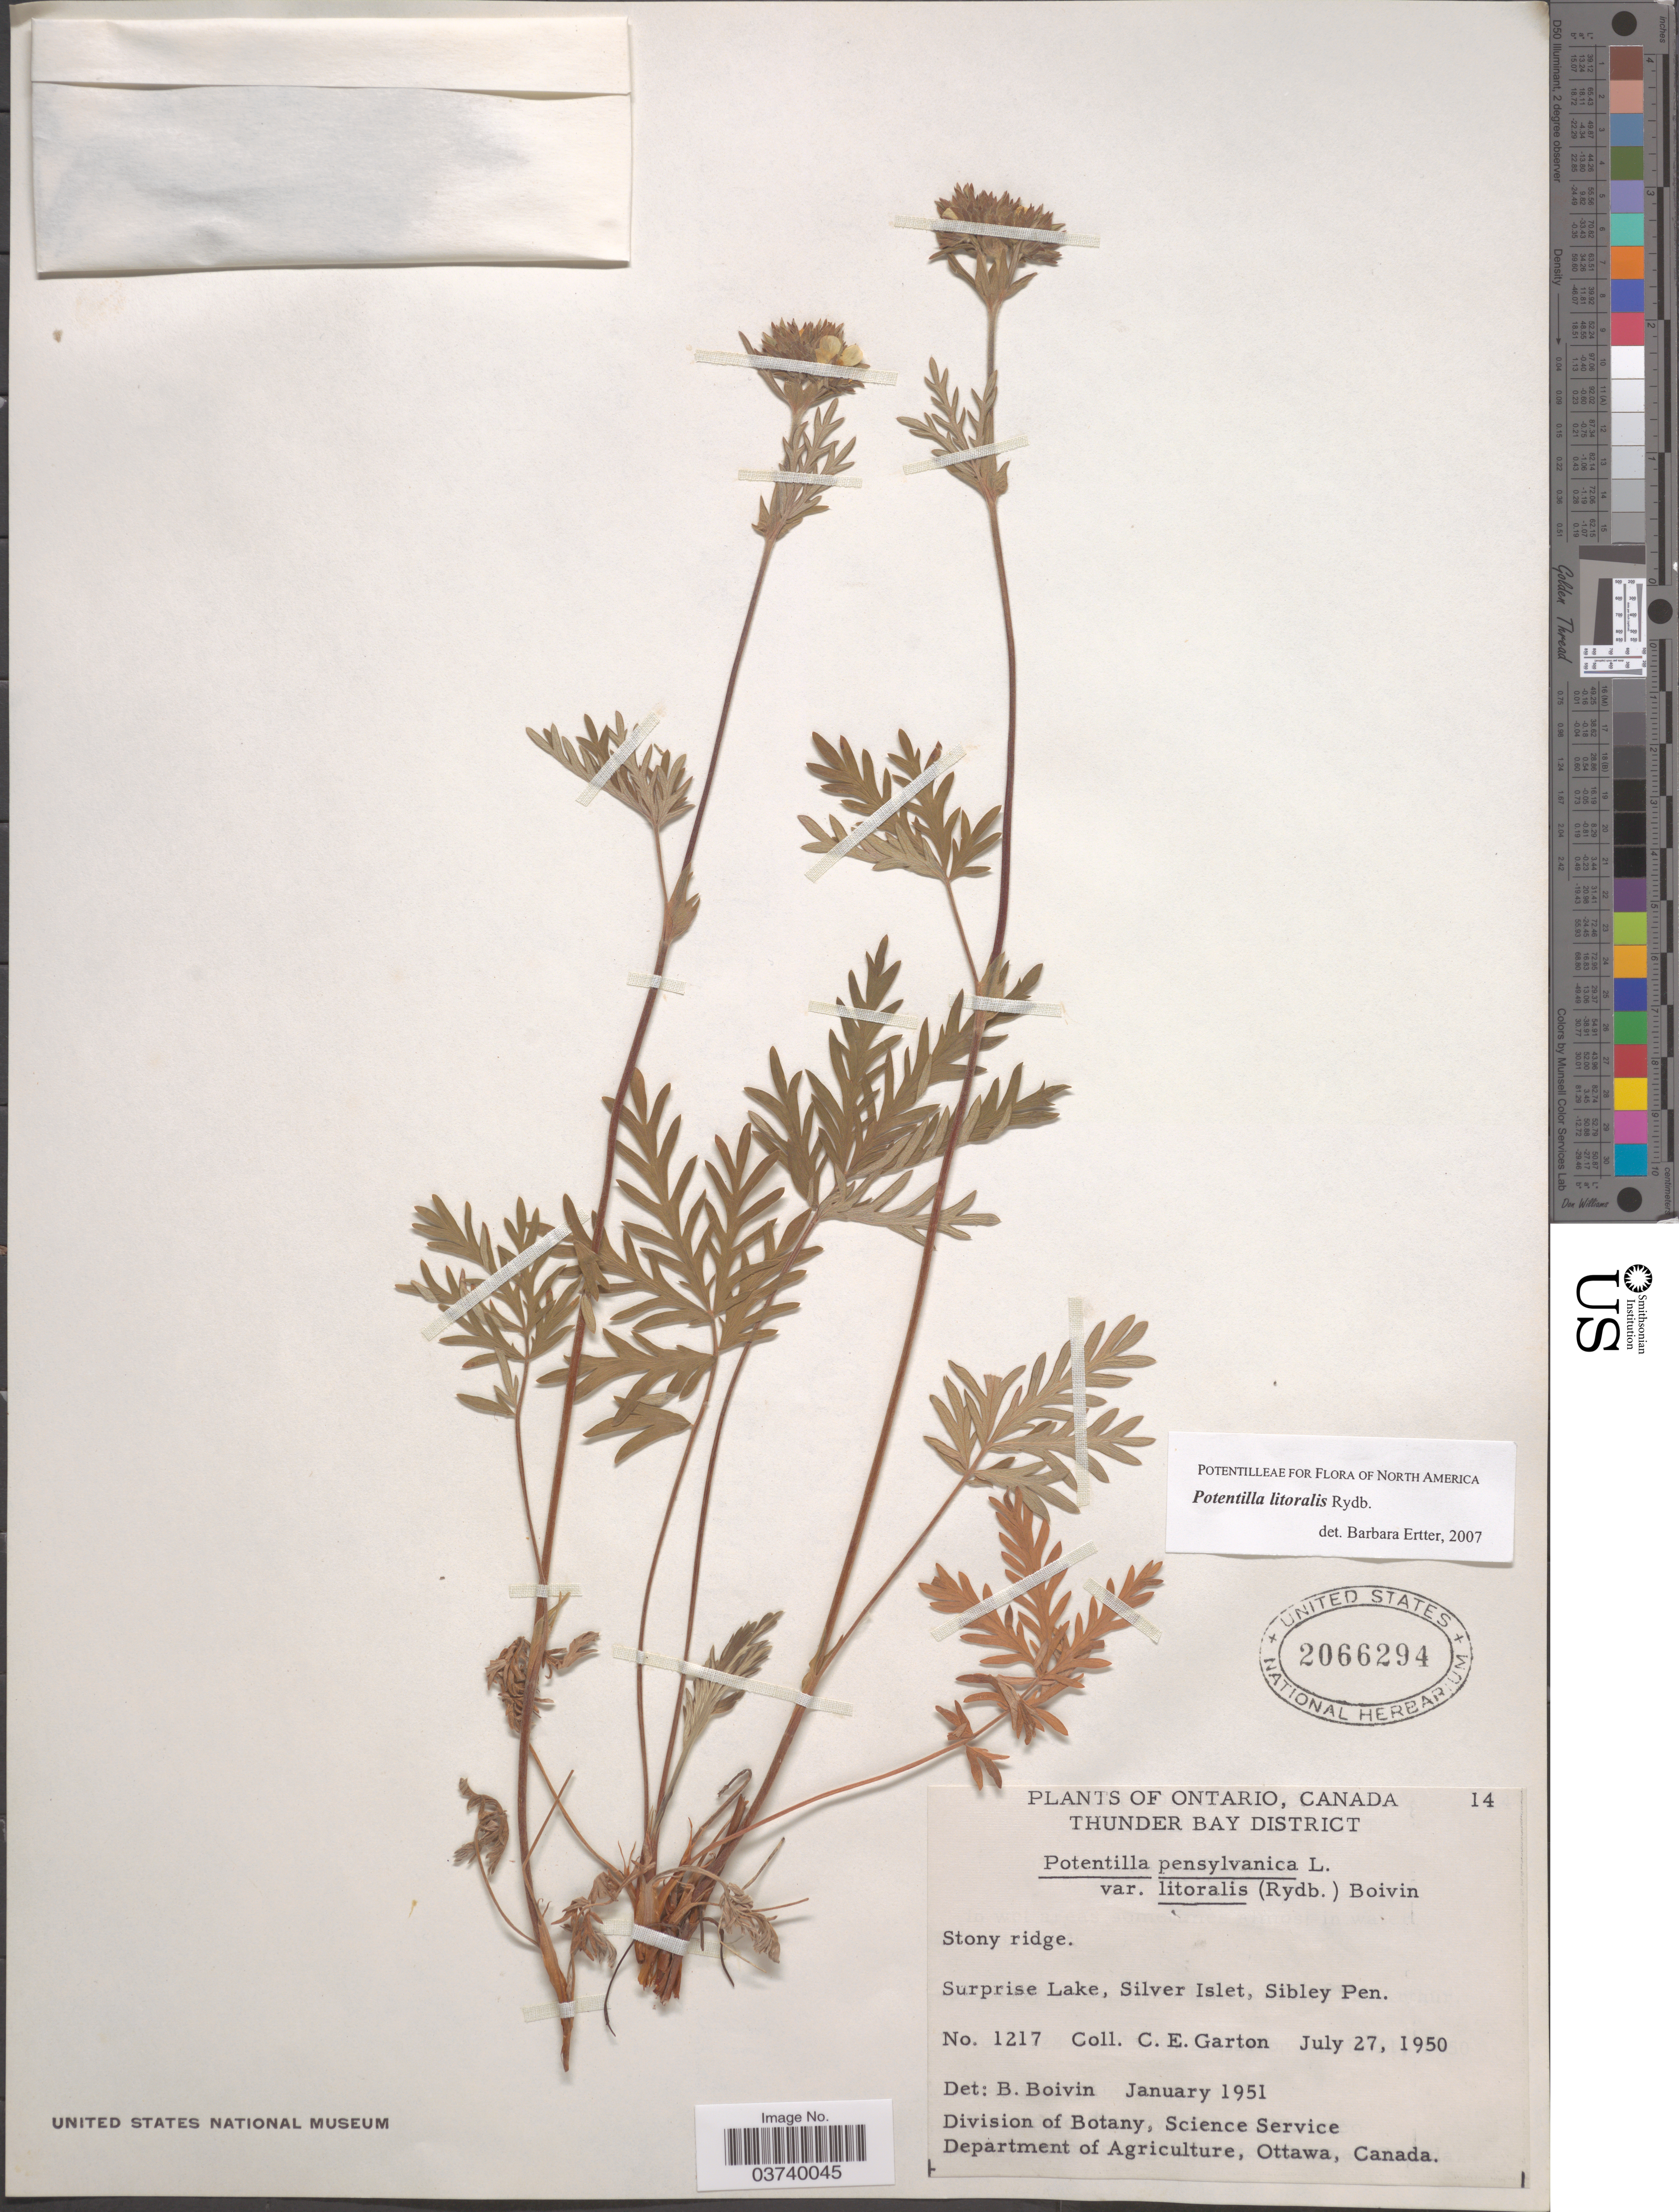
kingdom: Plantae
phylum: Tracheophyta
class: Magnoliopsida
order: Rosales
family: Rosaceae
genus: Potentilla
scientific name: Potentilla litoralis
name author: Rydb.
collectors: C. E. Garton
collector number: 1217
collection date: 1950-07-27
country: Canada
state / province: Ontario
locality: Thunder Bay District. Surprise Lake, Silver Islet, Sibley Pen.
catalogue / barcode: US 2066294